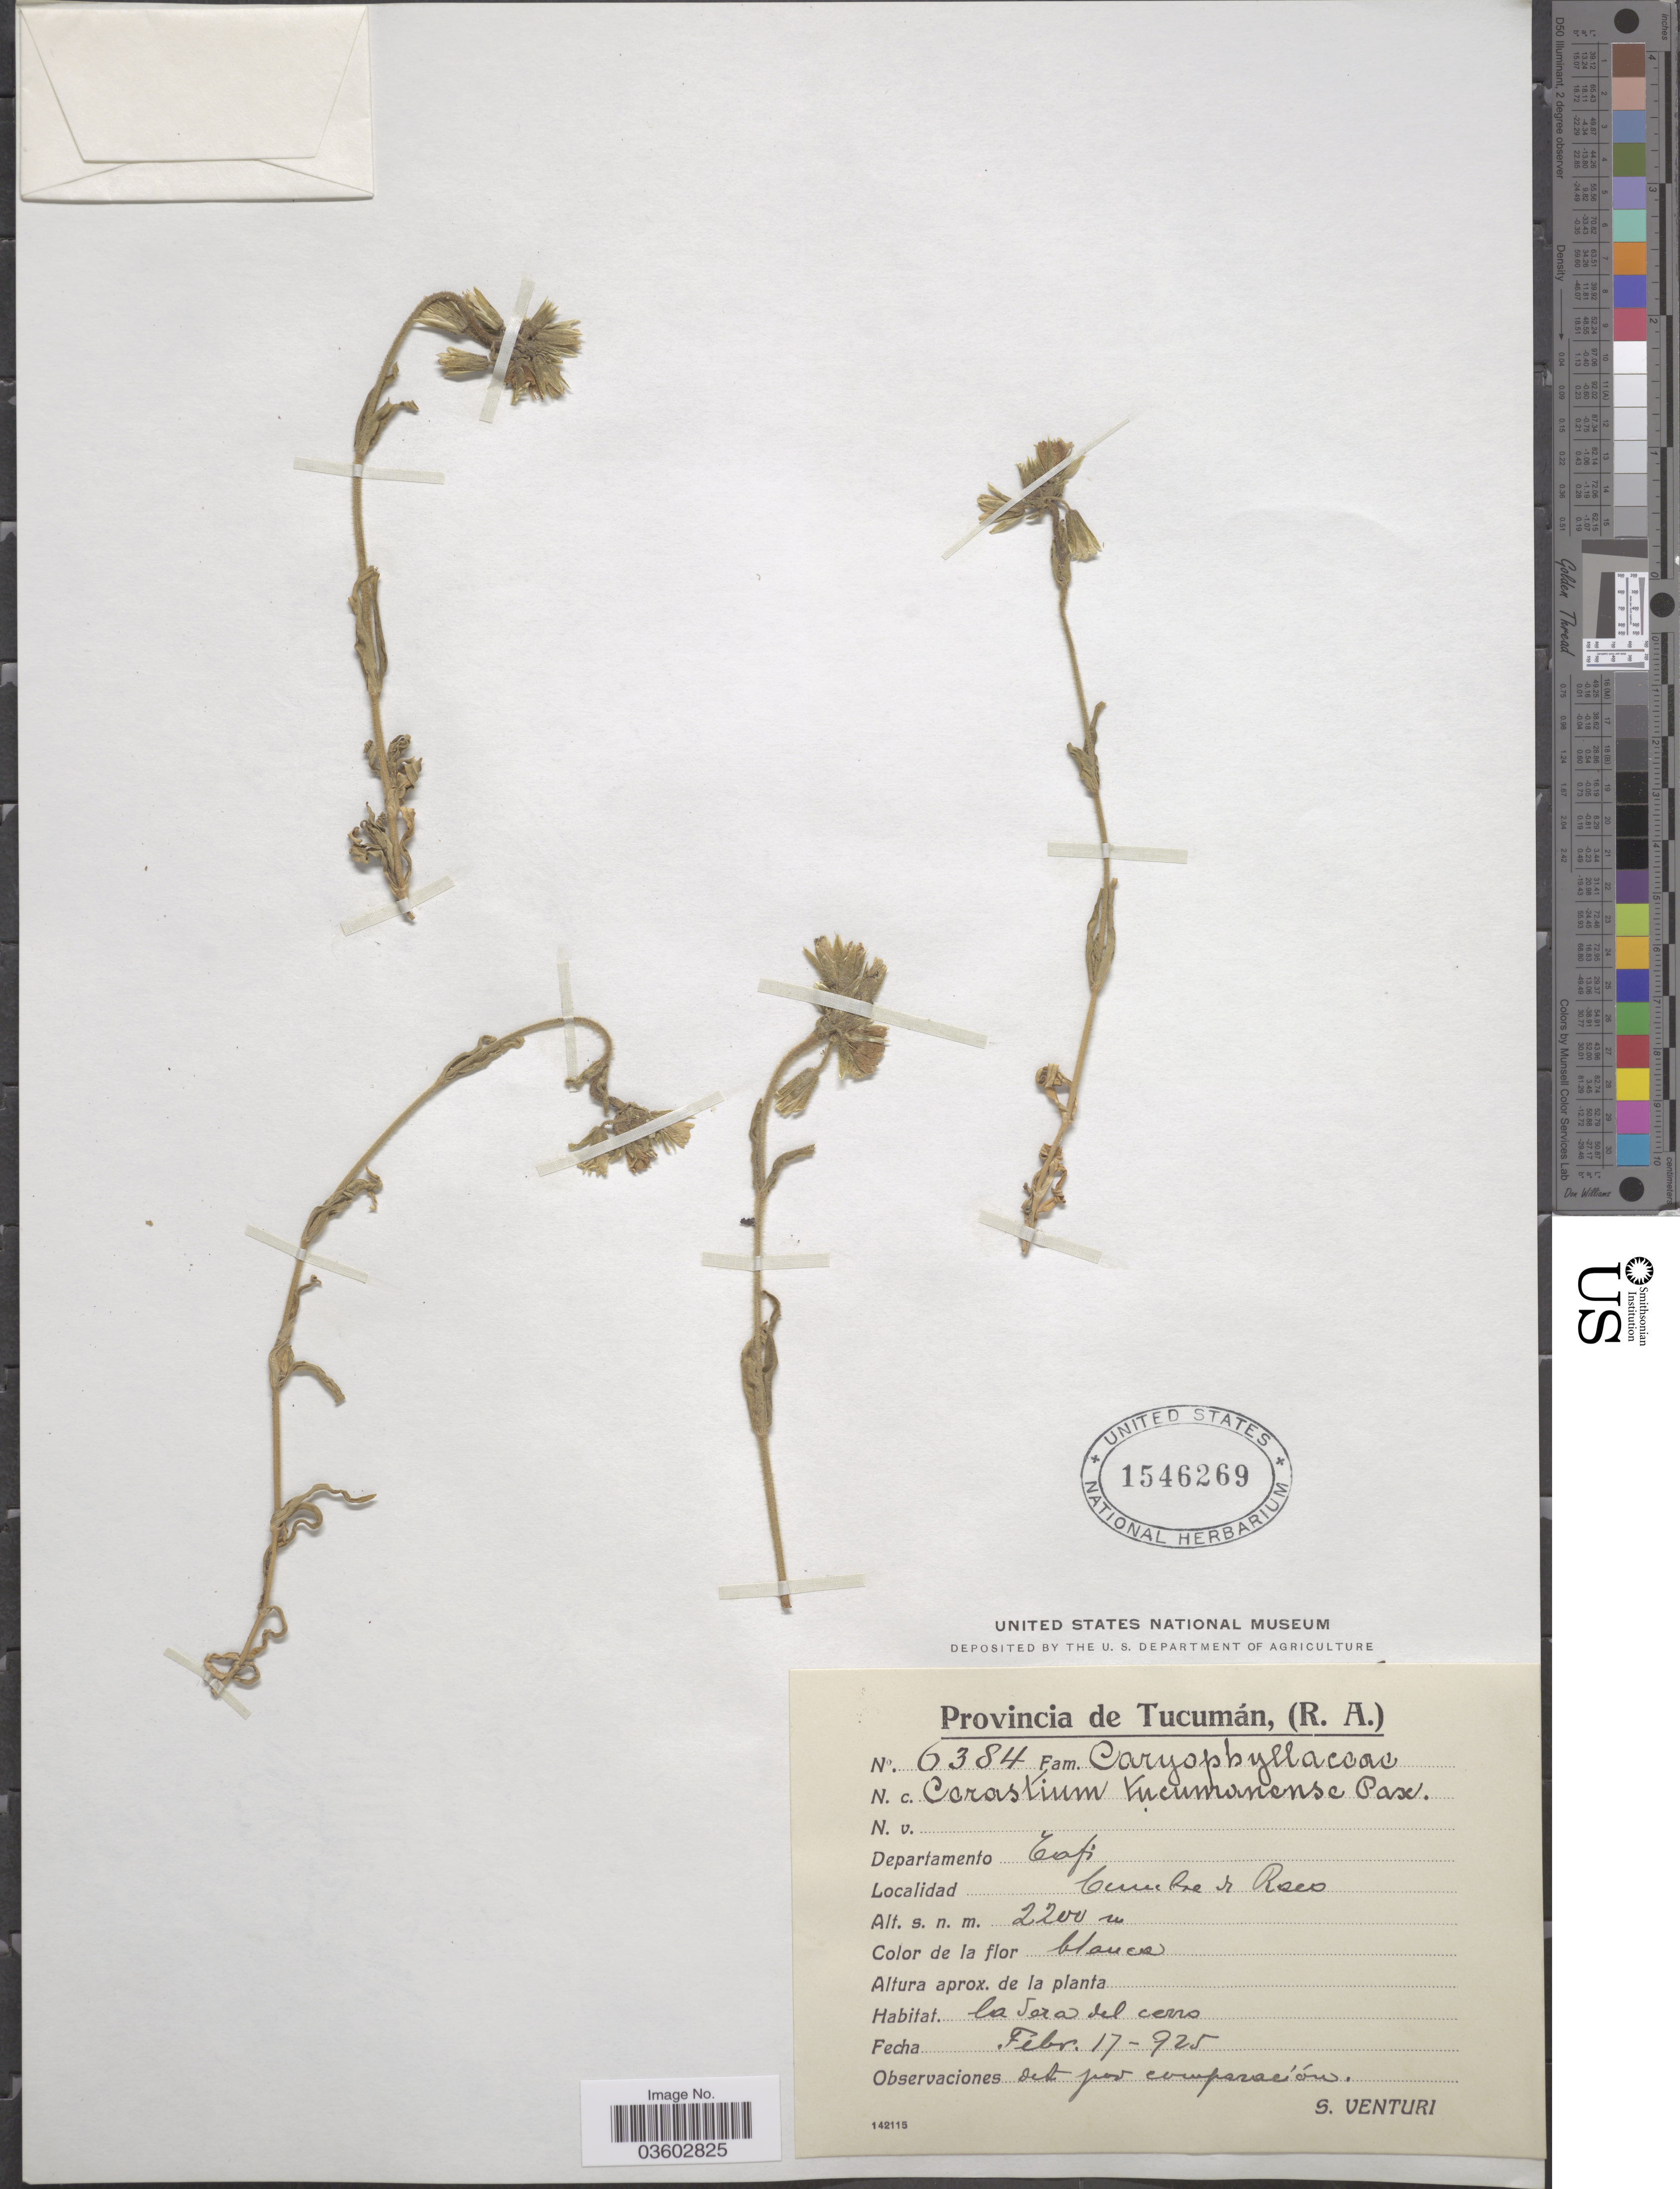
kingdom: Plantae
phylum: Tracheophyta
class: Magnoliopsida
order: Caryophyllales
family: Caryophyllaceae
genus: Cerastium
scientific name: Cerastium tucumanense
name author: Pax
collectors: S. Venturi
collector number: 6384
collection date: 1925-02-17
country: Argentina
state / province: Tucuman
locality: Departamento Tafi. Cumbre de Raco.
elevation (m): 2200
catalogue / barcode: US 1546269